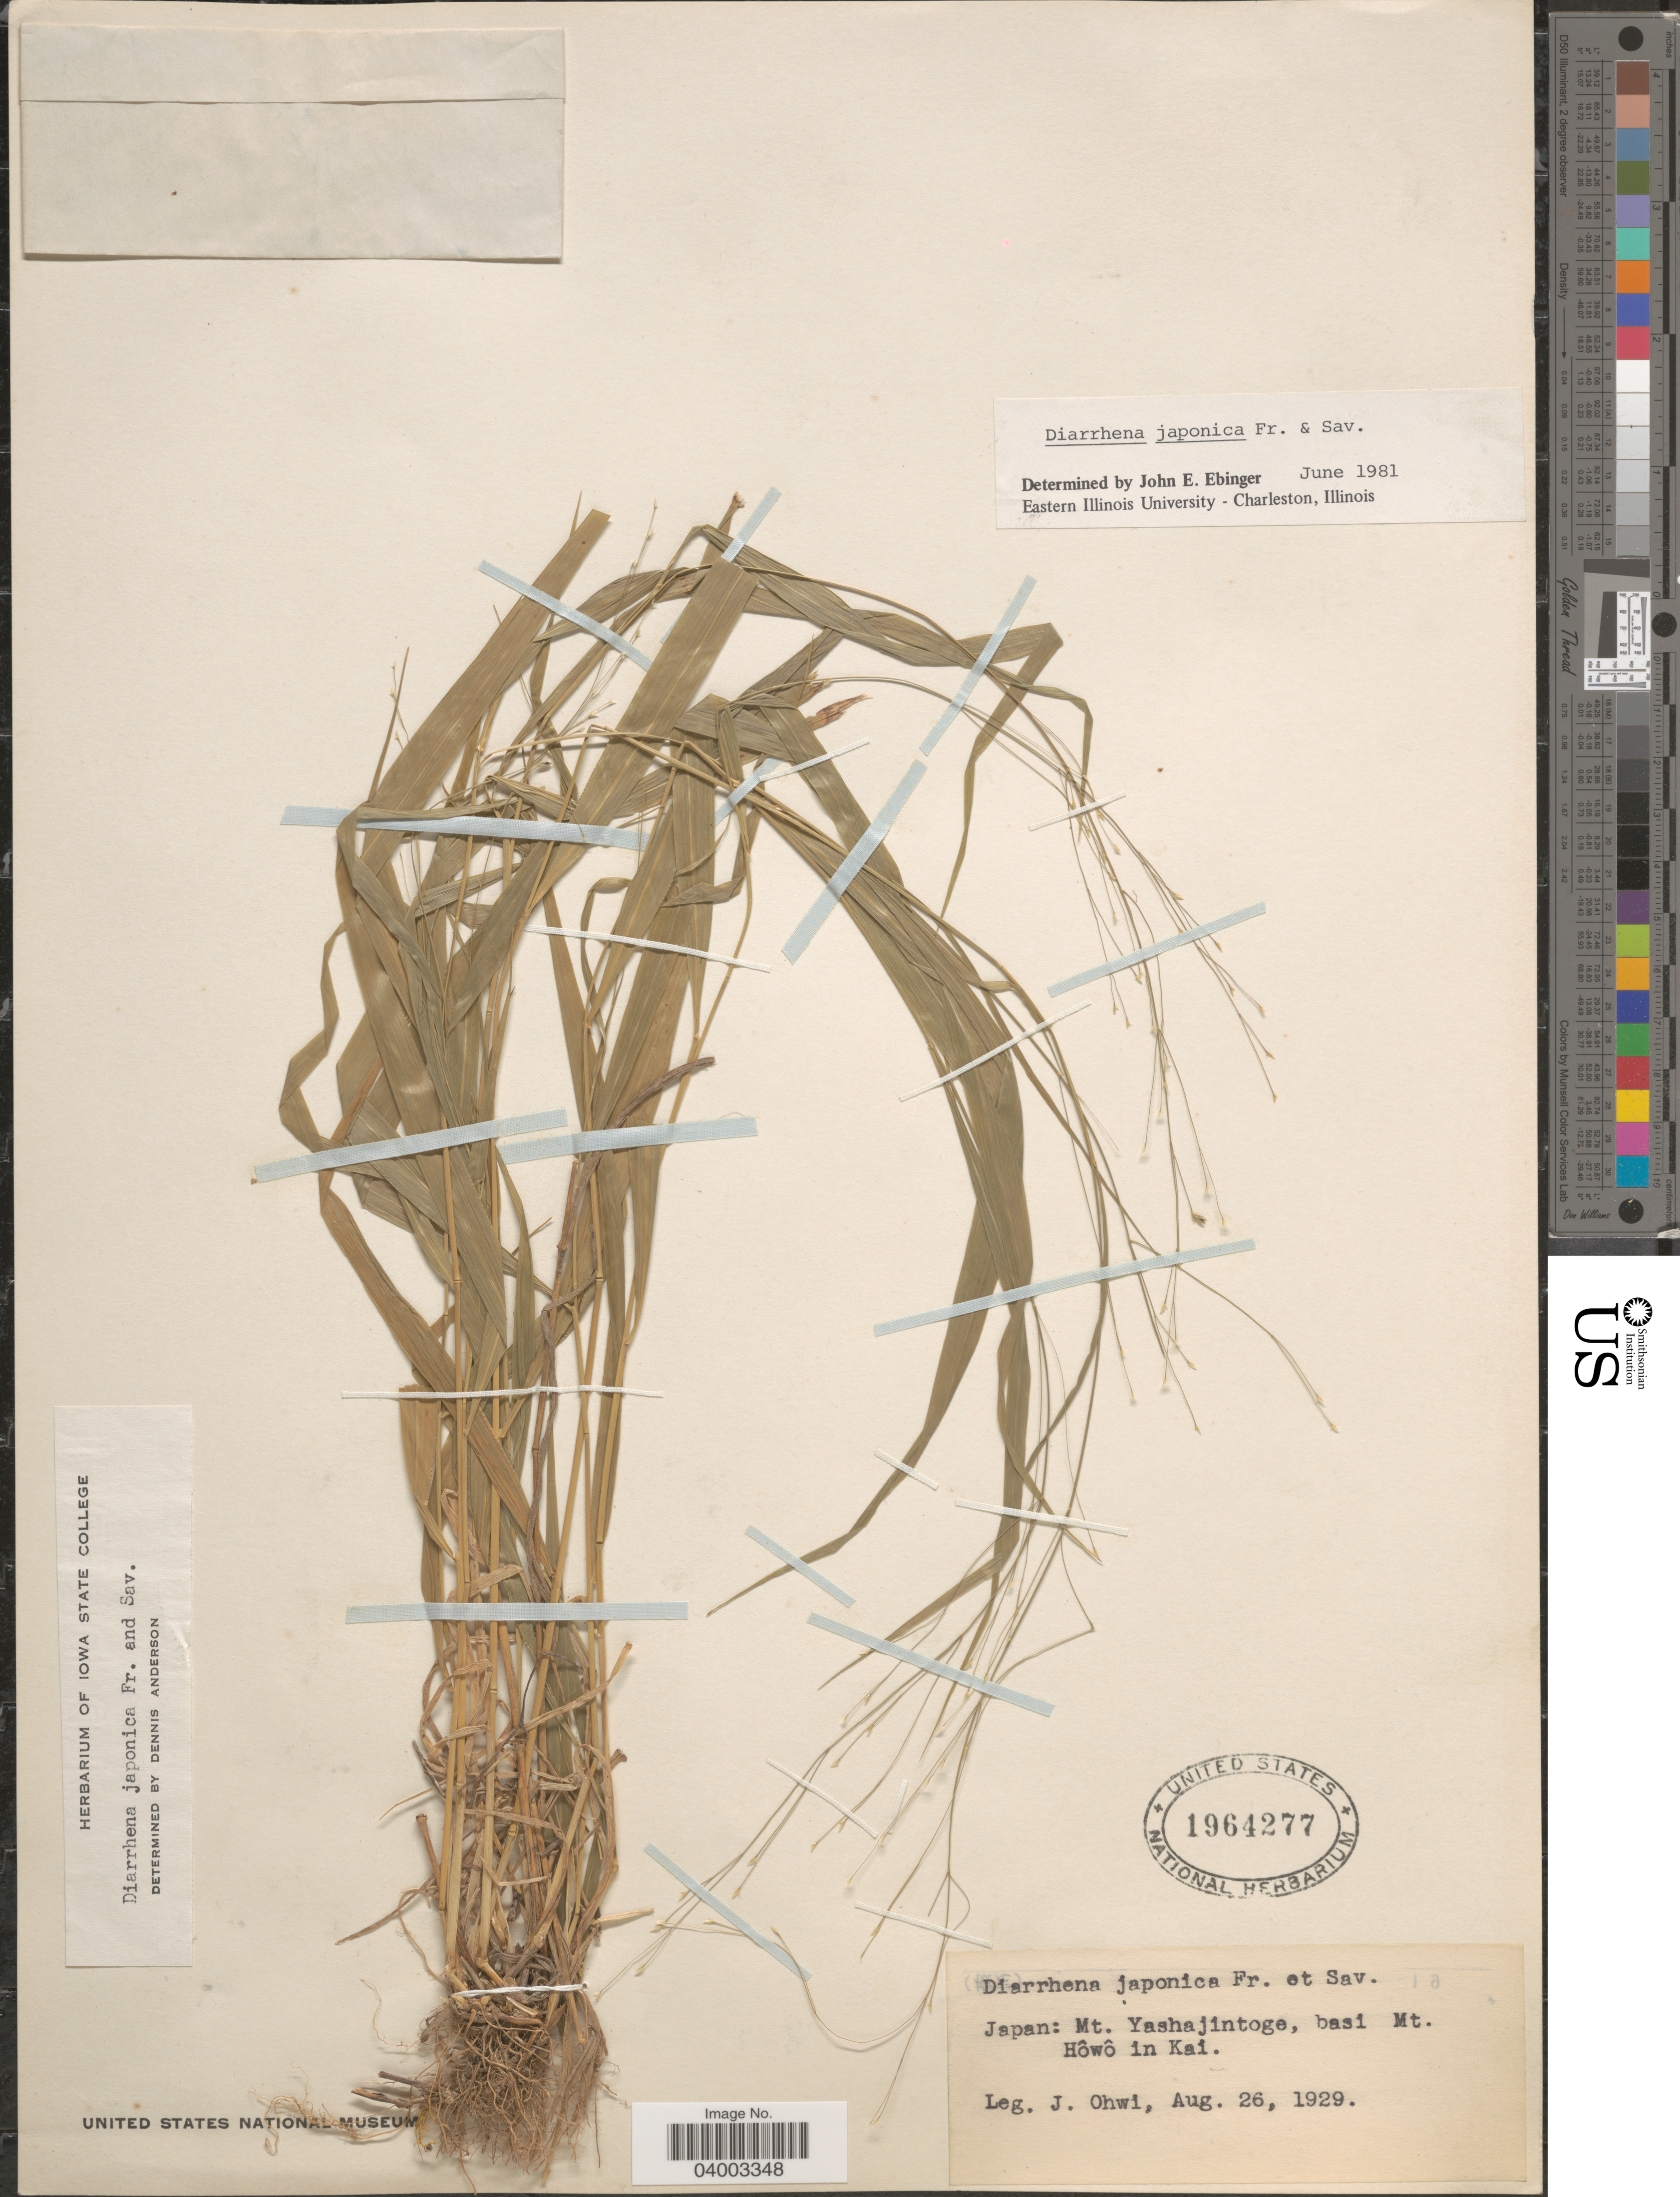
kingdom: Plantae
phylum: Tracheophyta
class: Liliopsida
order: Poales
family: Poaceae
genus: Diarrhena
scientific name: Diarrhena japonica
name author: Franch. & Sav.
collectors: J. Ohwi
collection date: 1929-08-26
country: Japan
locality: Mt. Yashajintoge, basi Mt. Hôwô in Kai.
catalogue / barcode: US 1964277